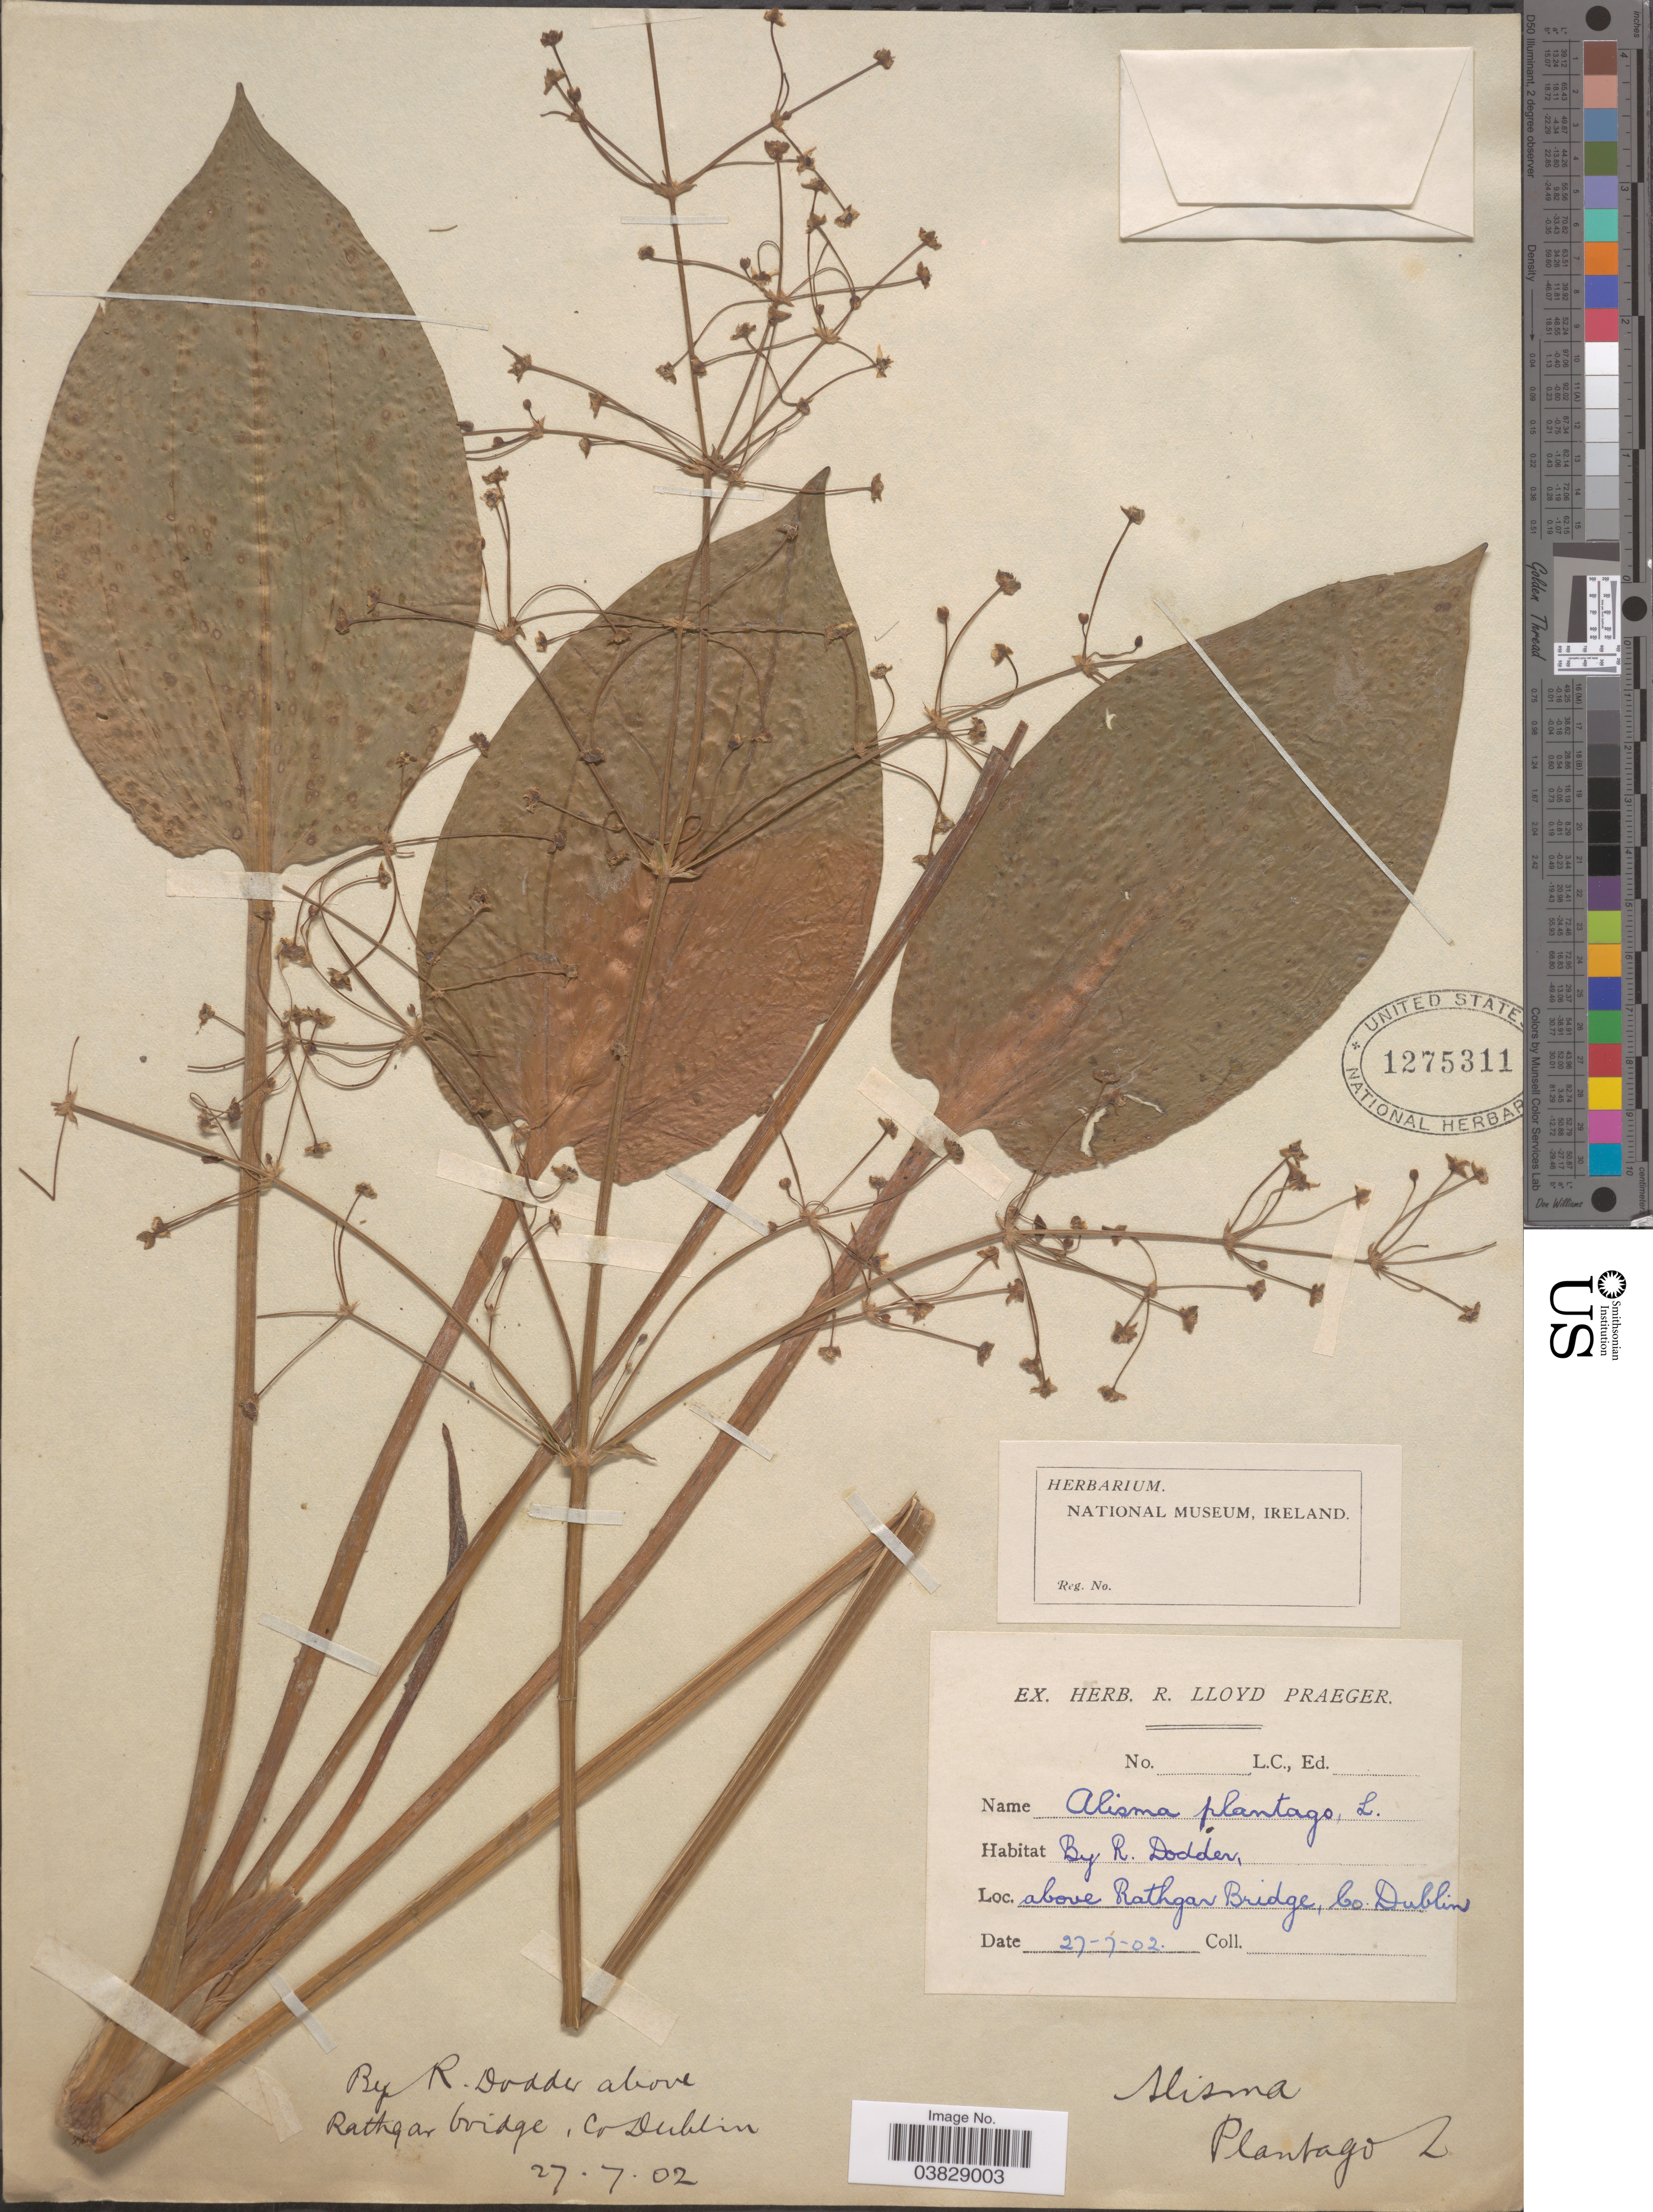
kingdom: Plantae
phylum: Tracheophyta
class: Liliopsida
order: Alismatales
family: Alismataceae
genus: Alisma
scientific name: Alisma plantago-aquatica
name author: L.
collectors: Ex herb. R. Lloyd Praeger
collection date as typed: Transcribed d/m/y: 27/7/2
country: Ireland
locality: By R. Dodden above Rathgan Bridge, Co. Dublin.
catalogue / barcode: US 1275311